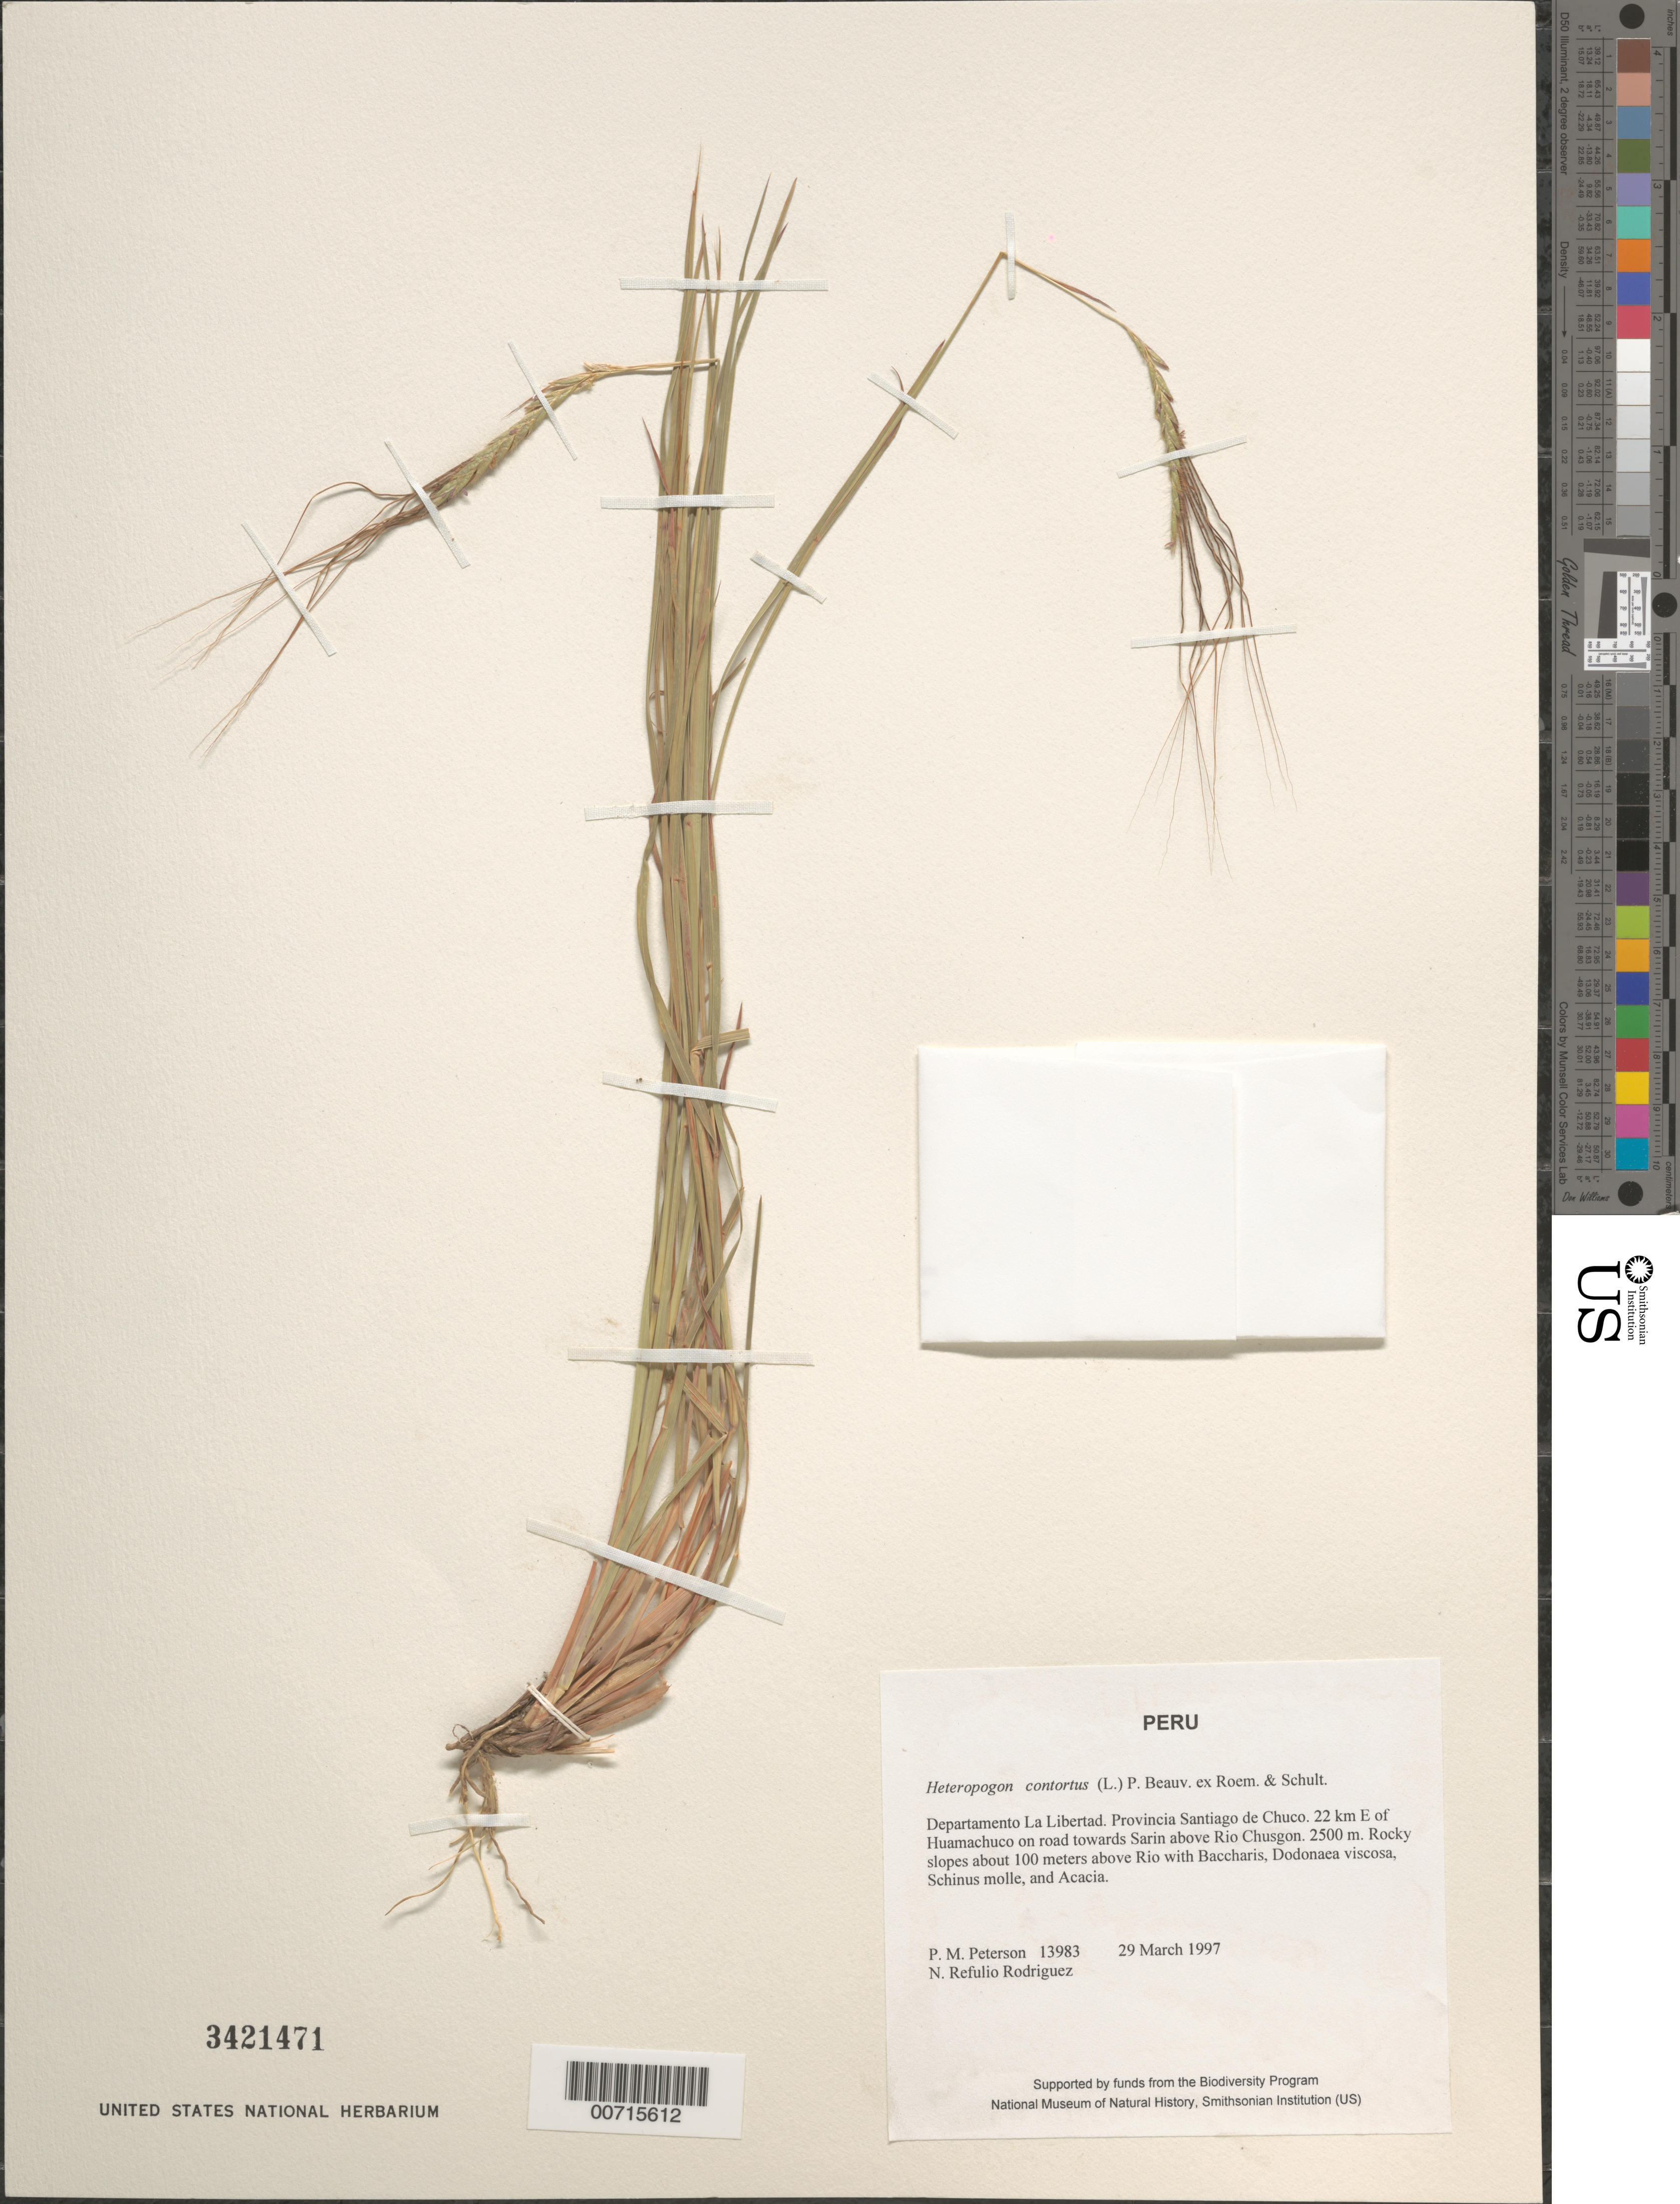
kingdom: Plantae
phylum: Tracheophyta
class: Liliopsida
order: Poales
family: Poaceae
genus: Heteropogon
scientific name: Heteropogon contortus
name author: (L.) P. Beauv. ex Roem. & Schult.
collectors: P. M. Peterson & N. Refulio-Rodríguez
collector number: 13983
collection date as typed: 29 Mar 1997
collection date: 1997-03-29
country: Peru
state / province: La Libertad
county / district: Santiago de Chuco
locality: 22 km E of Huamachuco on road towards Sarin above Rio Chusgon.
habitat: Rocky slopes about 100 meters above Rio with Baccharis, Dodonaea viscosa, Schinus molle, and Acacia.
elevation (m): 2500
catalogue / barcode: US 3421471